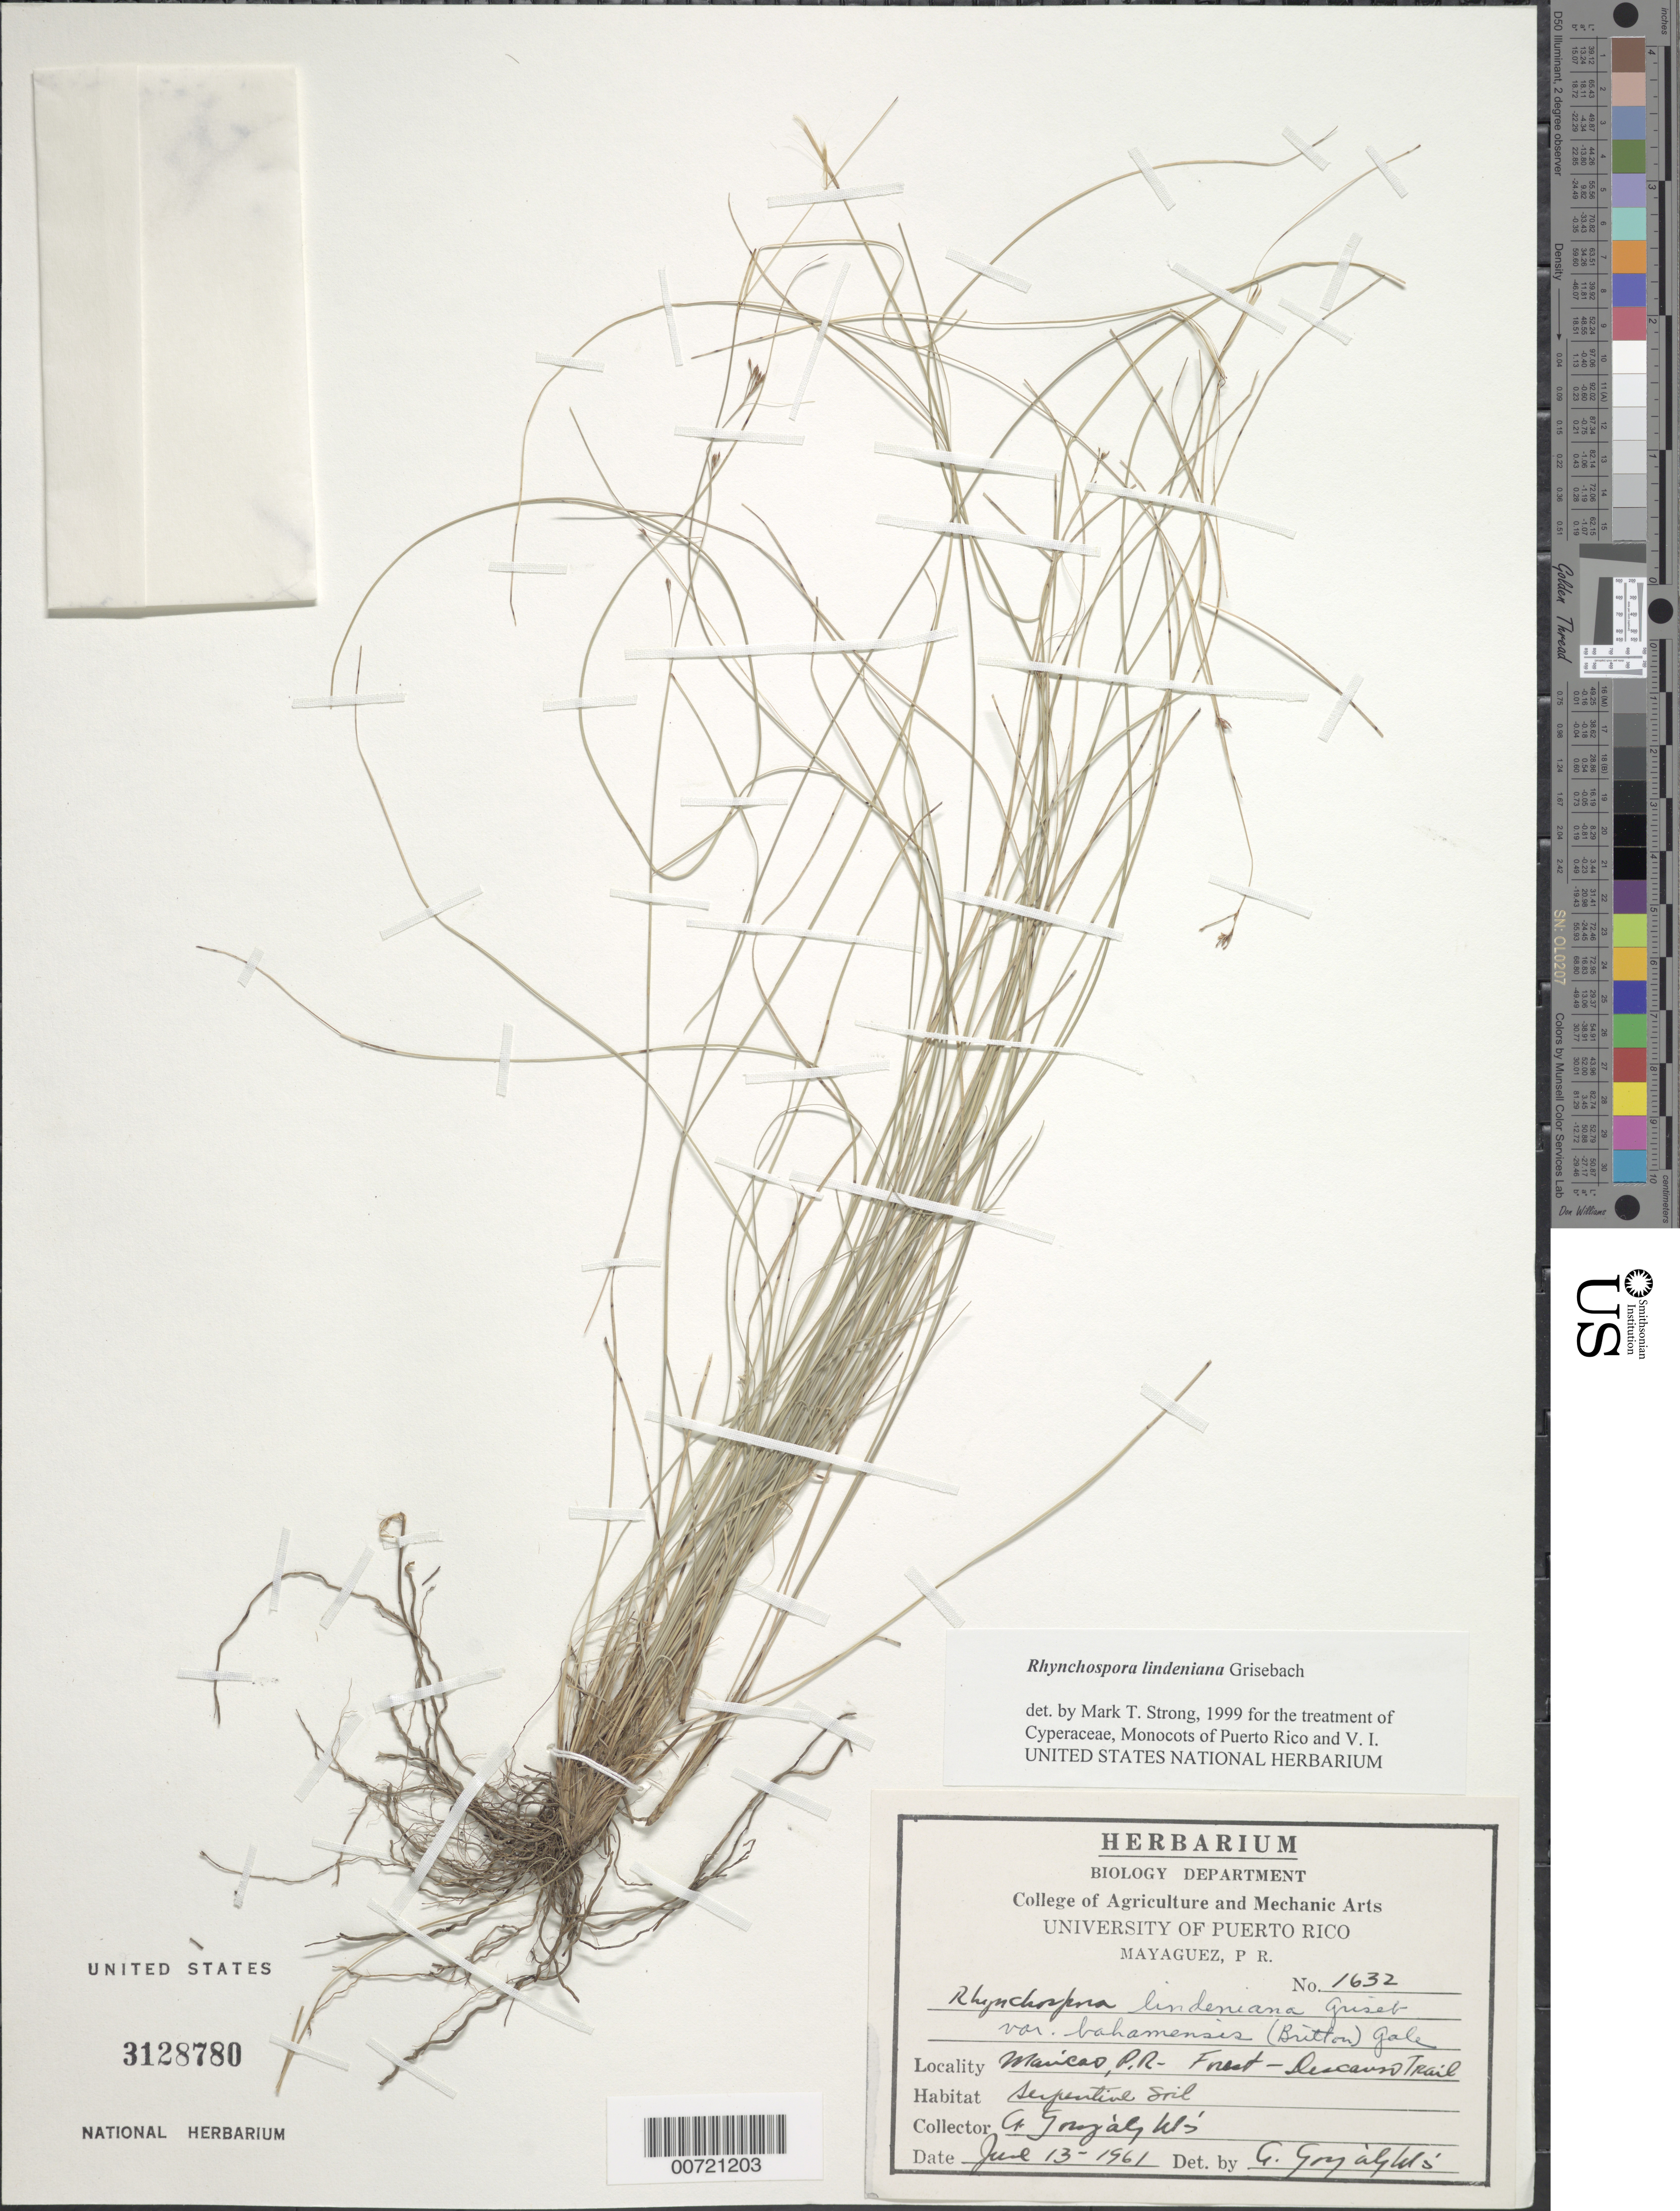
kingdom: Plantae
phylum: Tracheophyta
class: Liliopsida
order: Poales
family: Cyperaceae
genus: Rhynchospora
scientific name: Rhynchospora lindeniana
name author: Griseb.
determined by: Strong, M. T., (US), Smithsonian Institution - National Museum of Natural History (UNITED STATES)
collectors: A. González Más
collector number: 1632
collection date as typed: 13 Jun 1961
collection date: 1961-06-13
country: Puerto Rico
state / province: Maricao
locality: Maricao, on forest trail.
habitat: Stony serpentine along trail.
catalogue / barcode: US 3128780